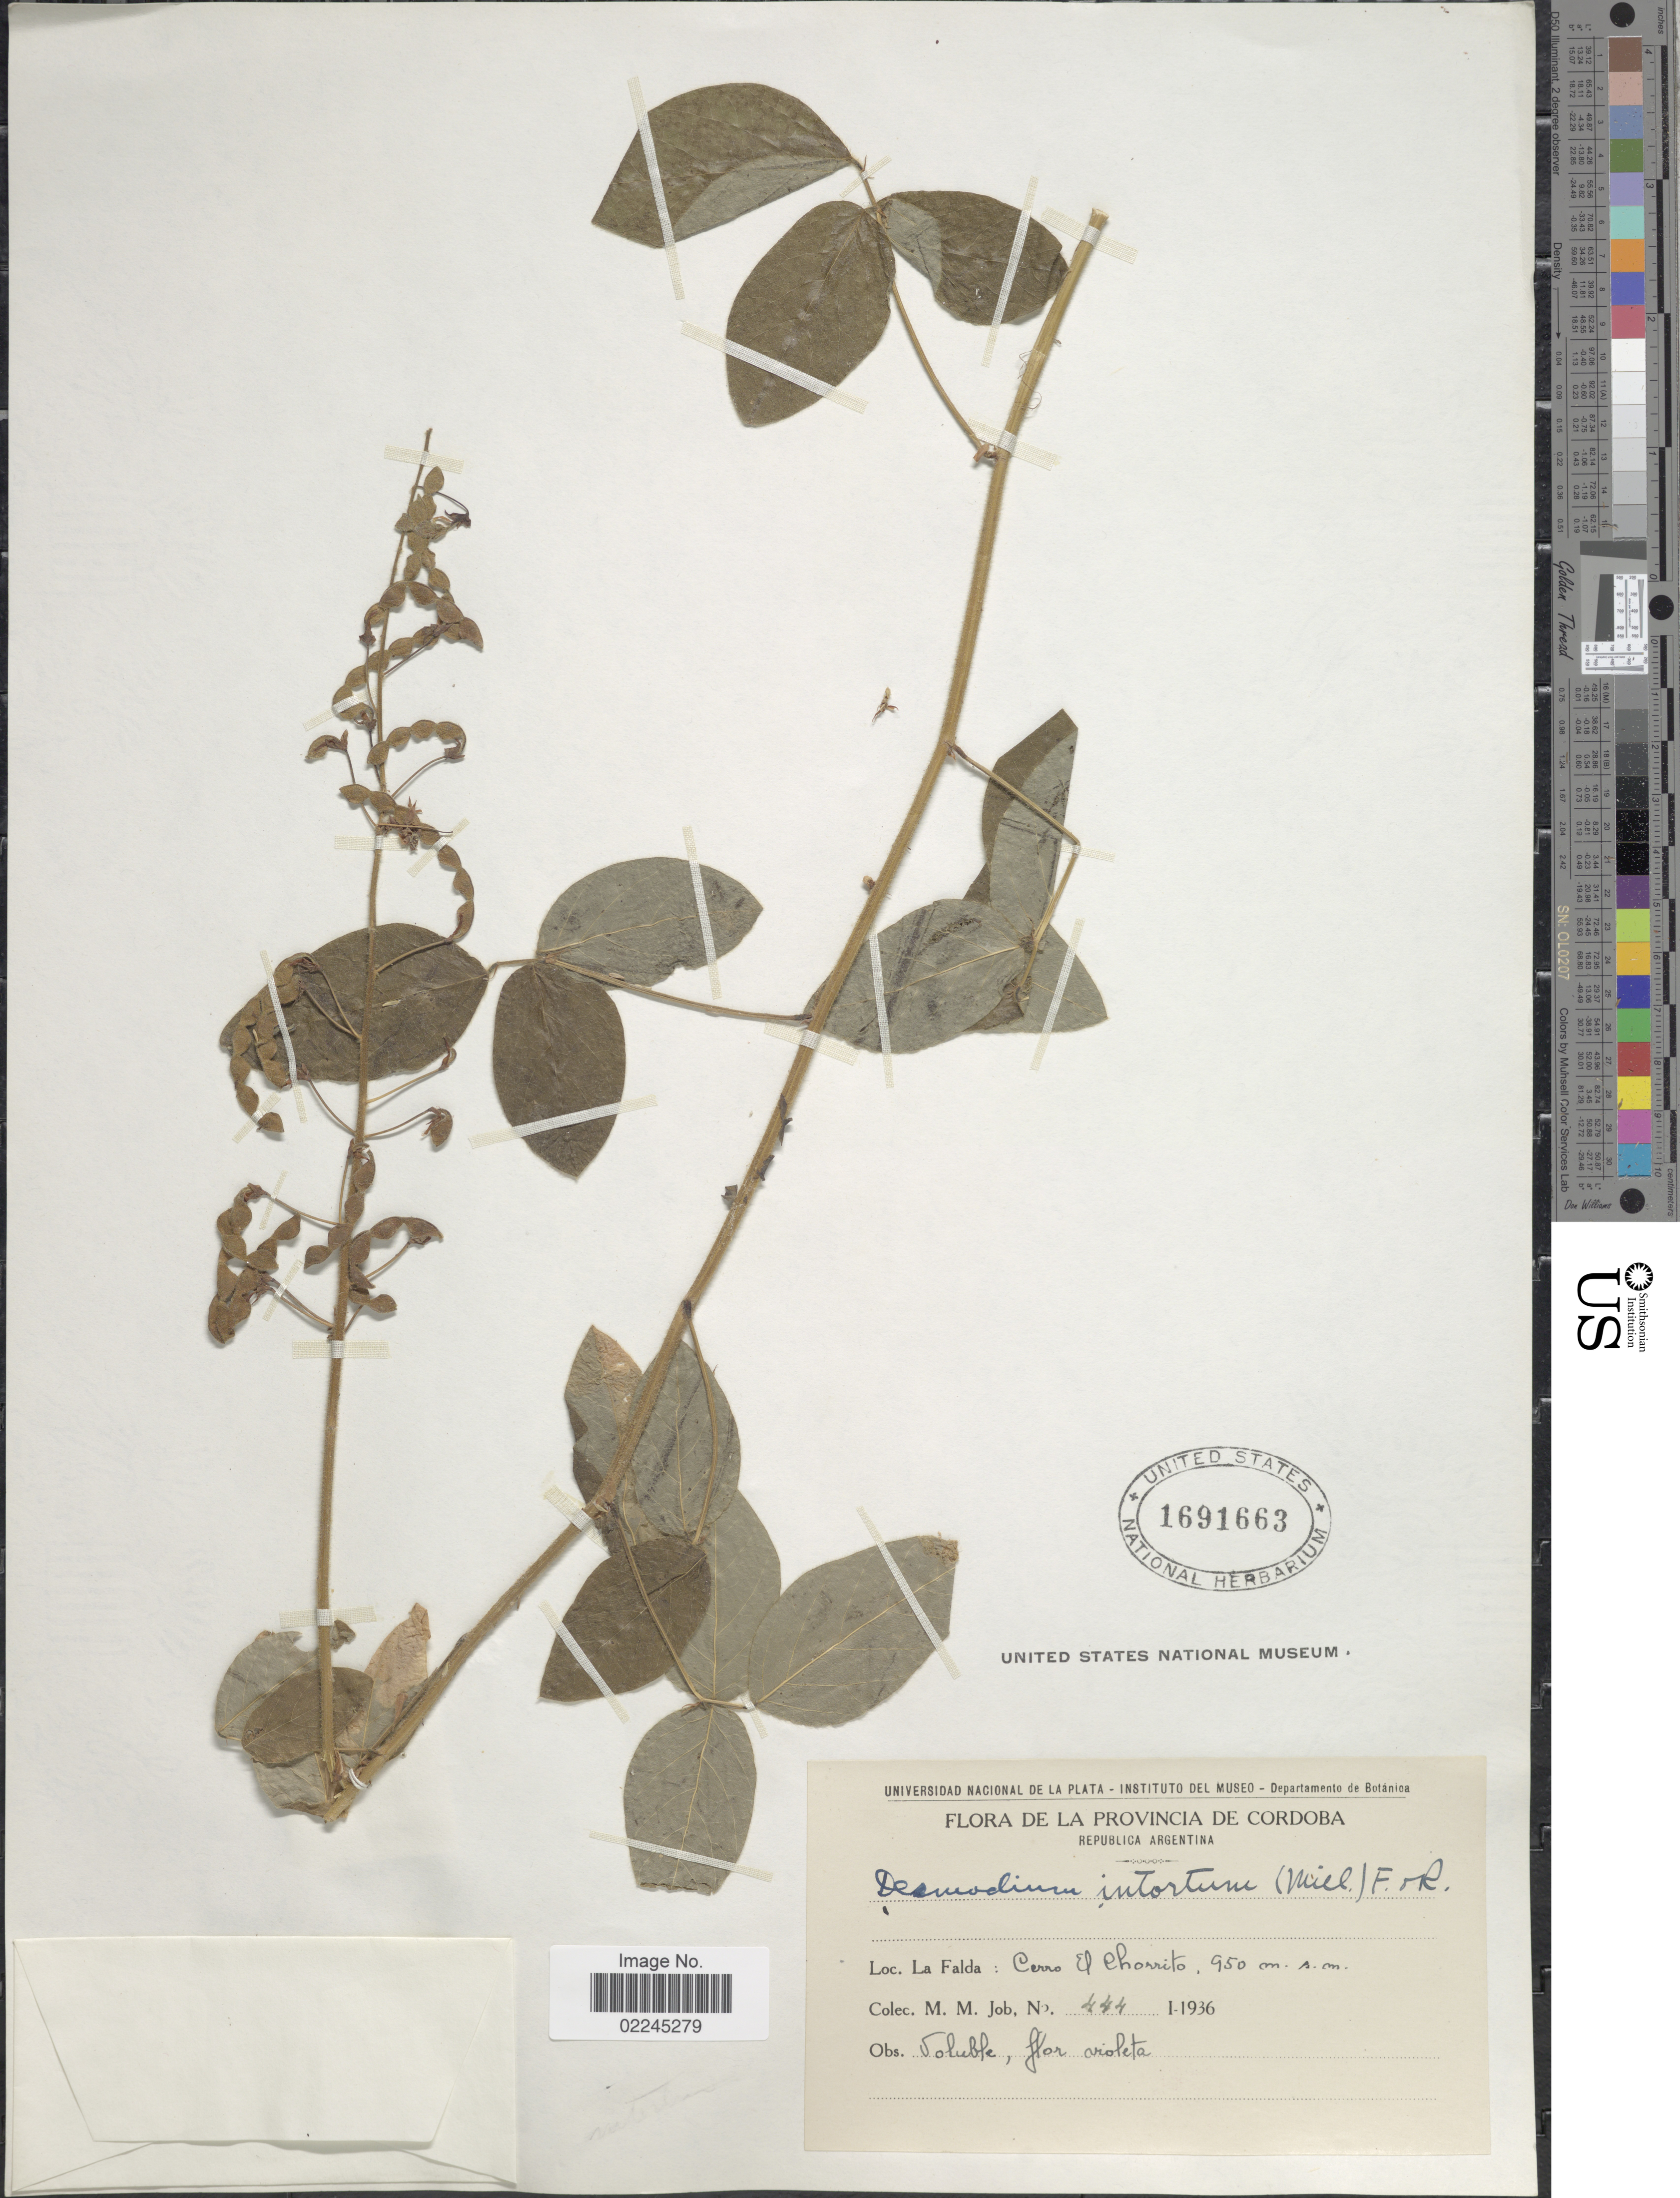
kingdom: Plantae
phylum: Tracheophyta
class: Magnoliopsida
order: Fabales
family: Fabaceae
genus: Desmodium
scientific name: Desmodium intortum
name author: (Mill.) Urb.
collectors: M. Job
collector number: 444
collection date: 1936-01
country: Argentina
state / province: Cordoba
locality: La Falda: Cerro El Chorrito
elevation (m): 950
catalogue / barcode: US 1691663